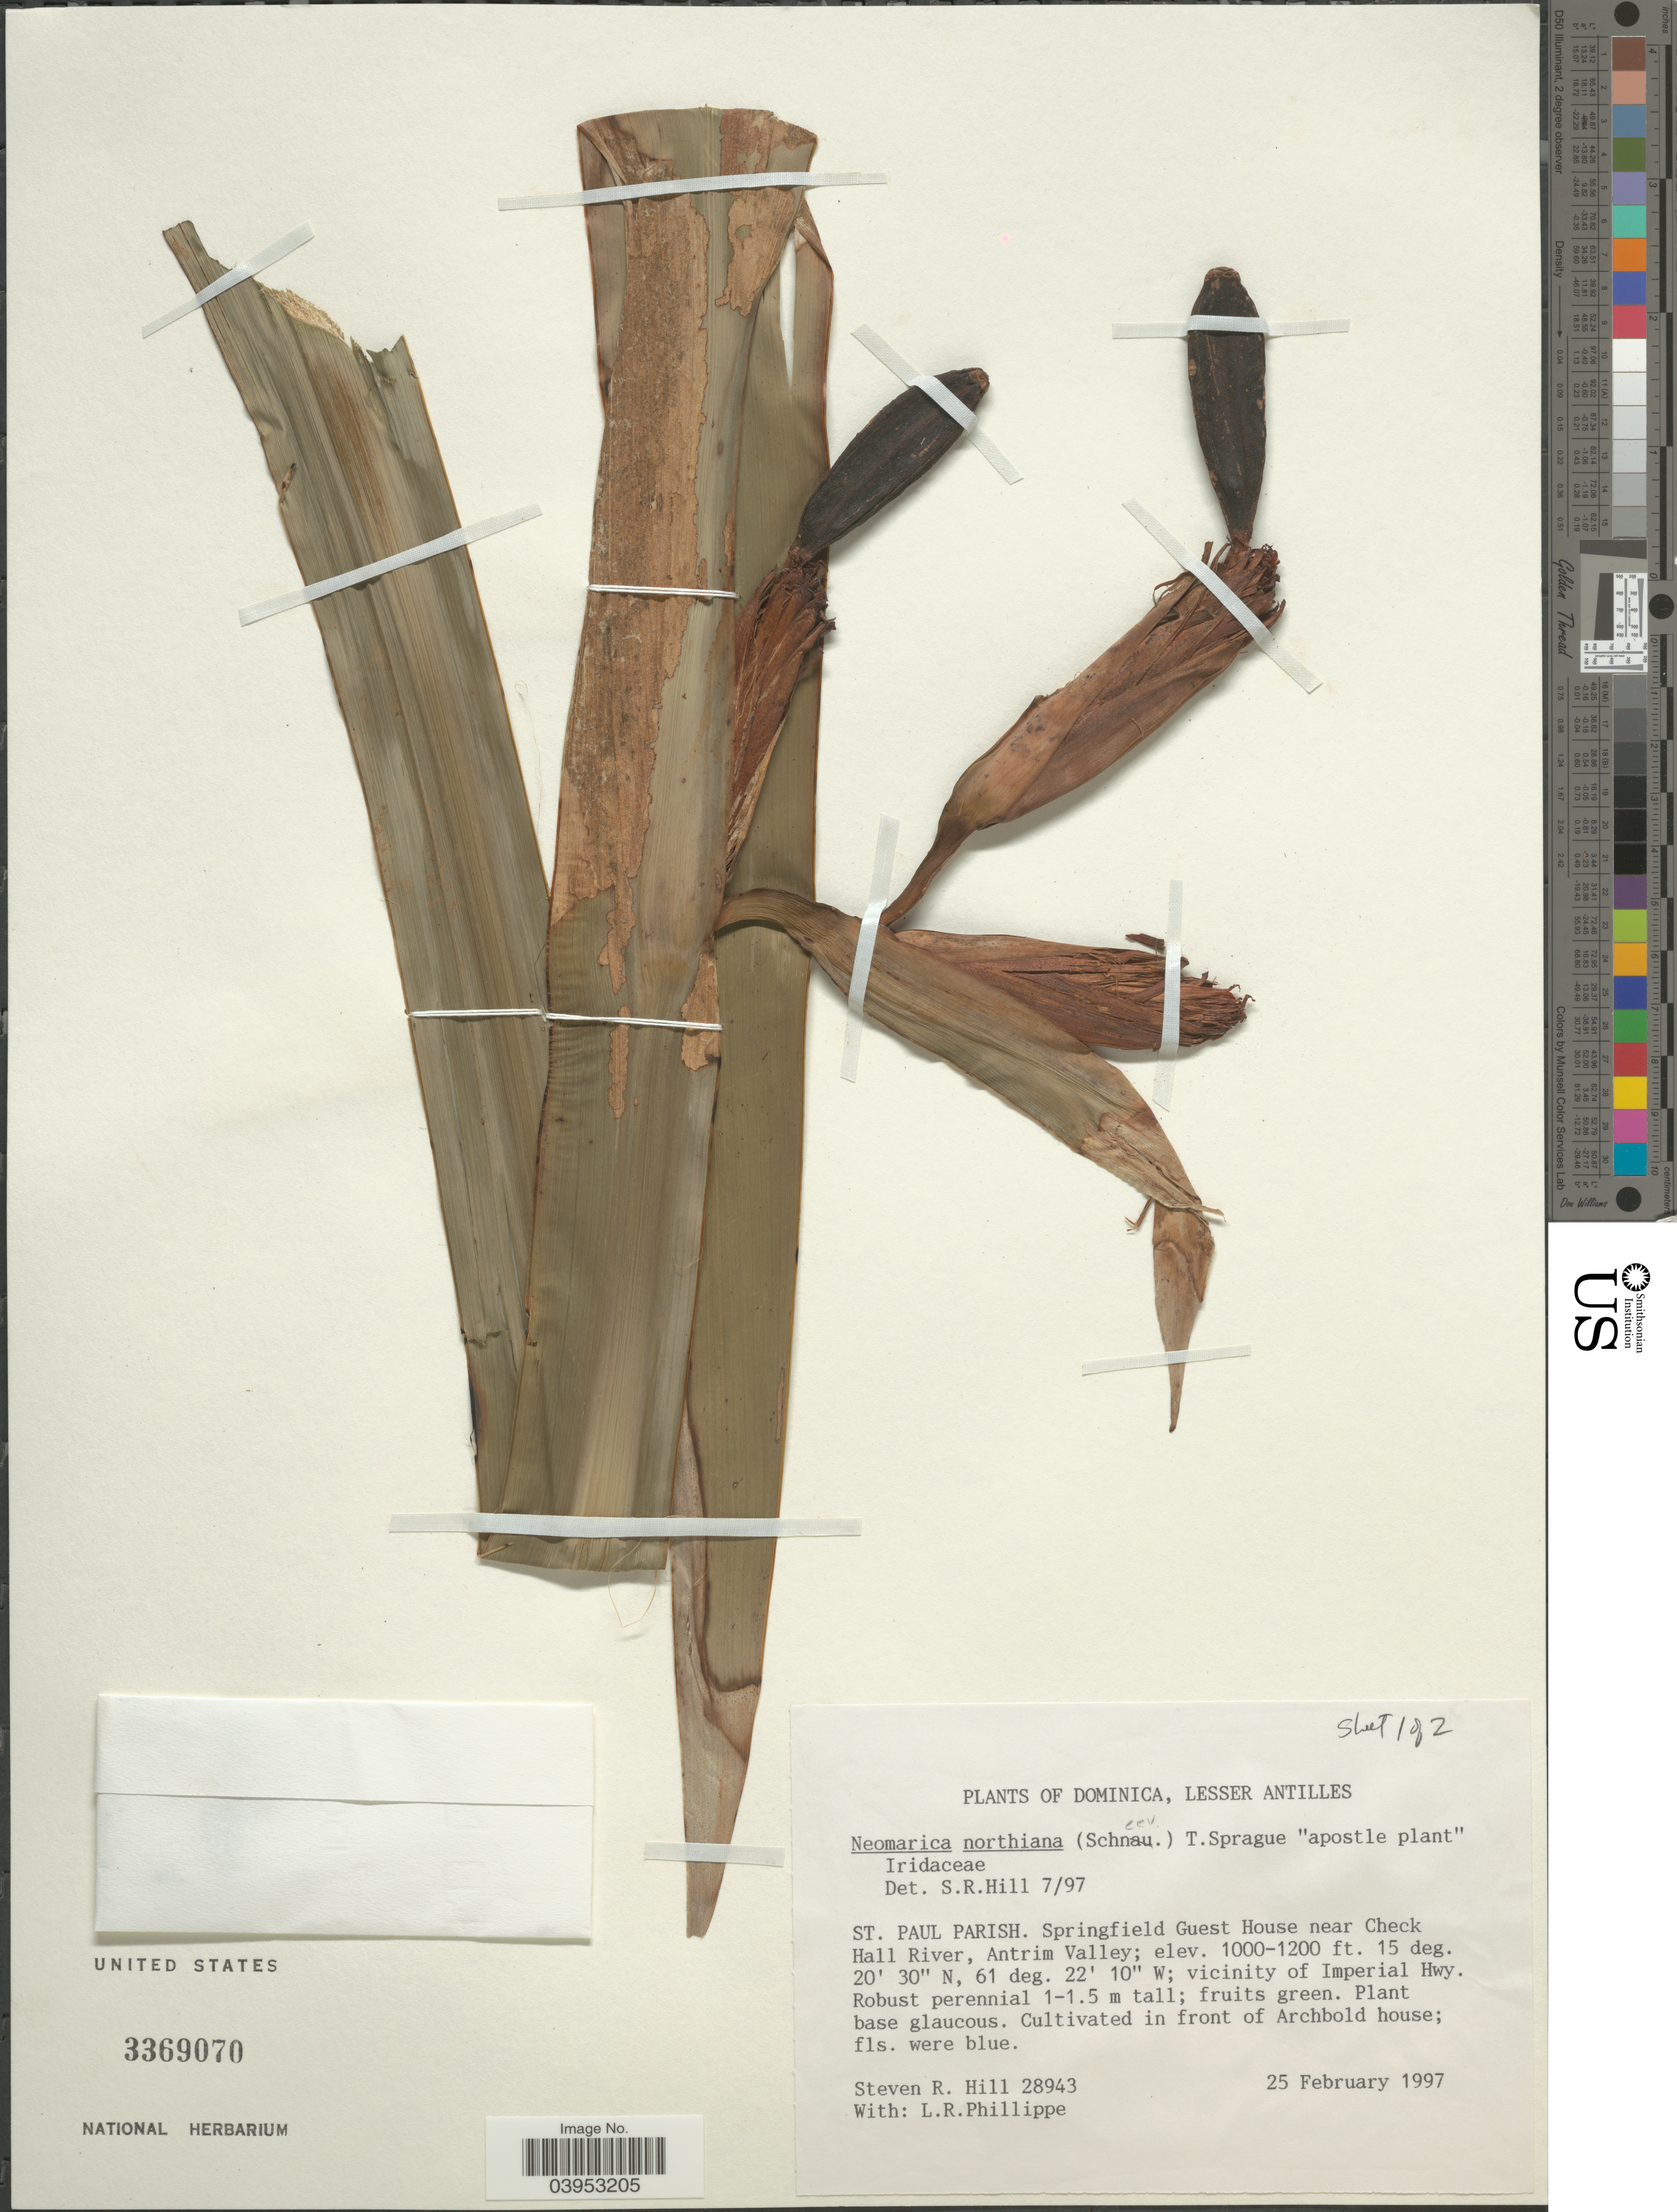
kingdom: Plantae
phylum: Tracheophyta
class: Liliopsida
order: Asparagales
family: Iridaceae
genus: Neomarica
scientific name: Neomarica northiana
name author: (Schneev.) Sprague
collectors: S. R. Hill & L. Phillippe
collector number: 28943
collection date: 1997-02-25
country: Dominica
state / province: St. Paul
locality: Lesser Antilles. St. Paul Parish. Springfield Guest House near Check Hall River, Antrim Valley; vicinity of Imperial Hwy. In front of Archbold house.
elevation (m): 305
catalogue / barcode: US 3369070